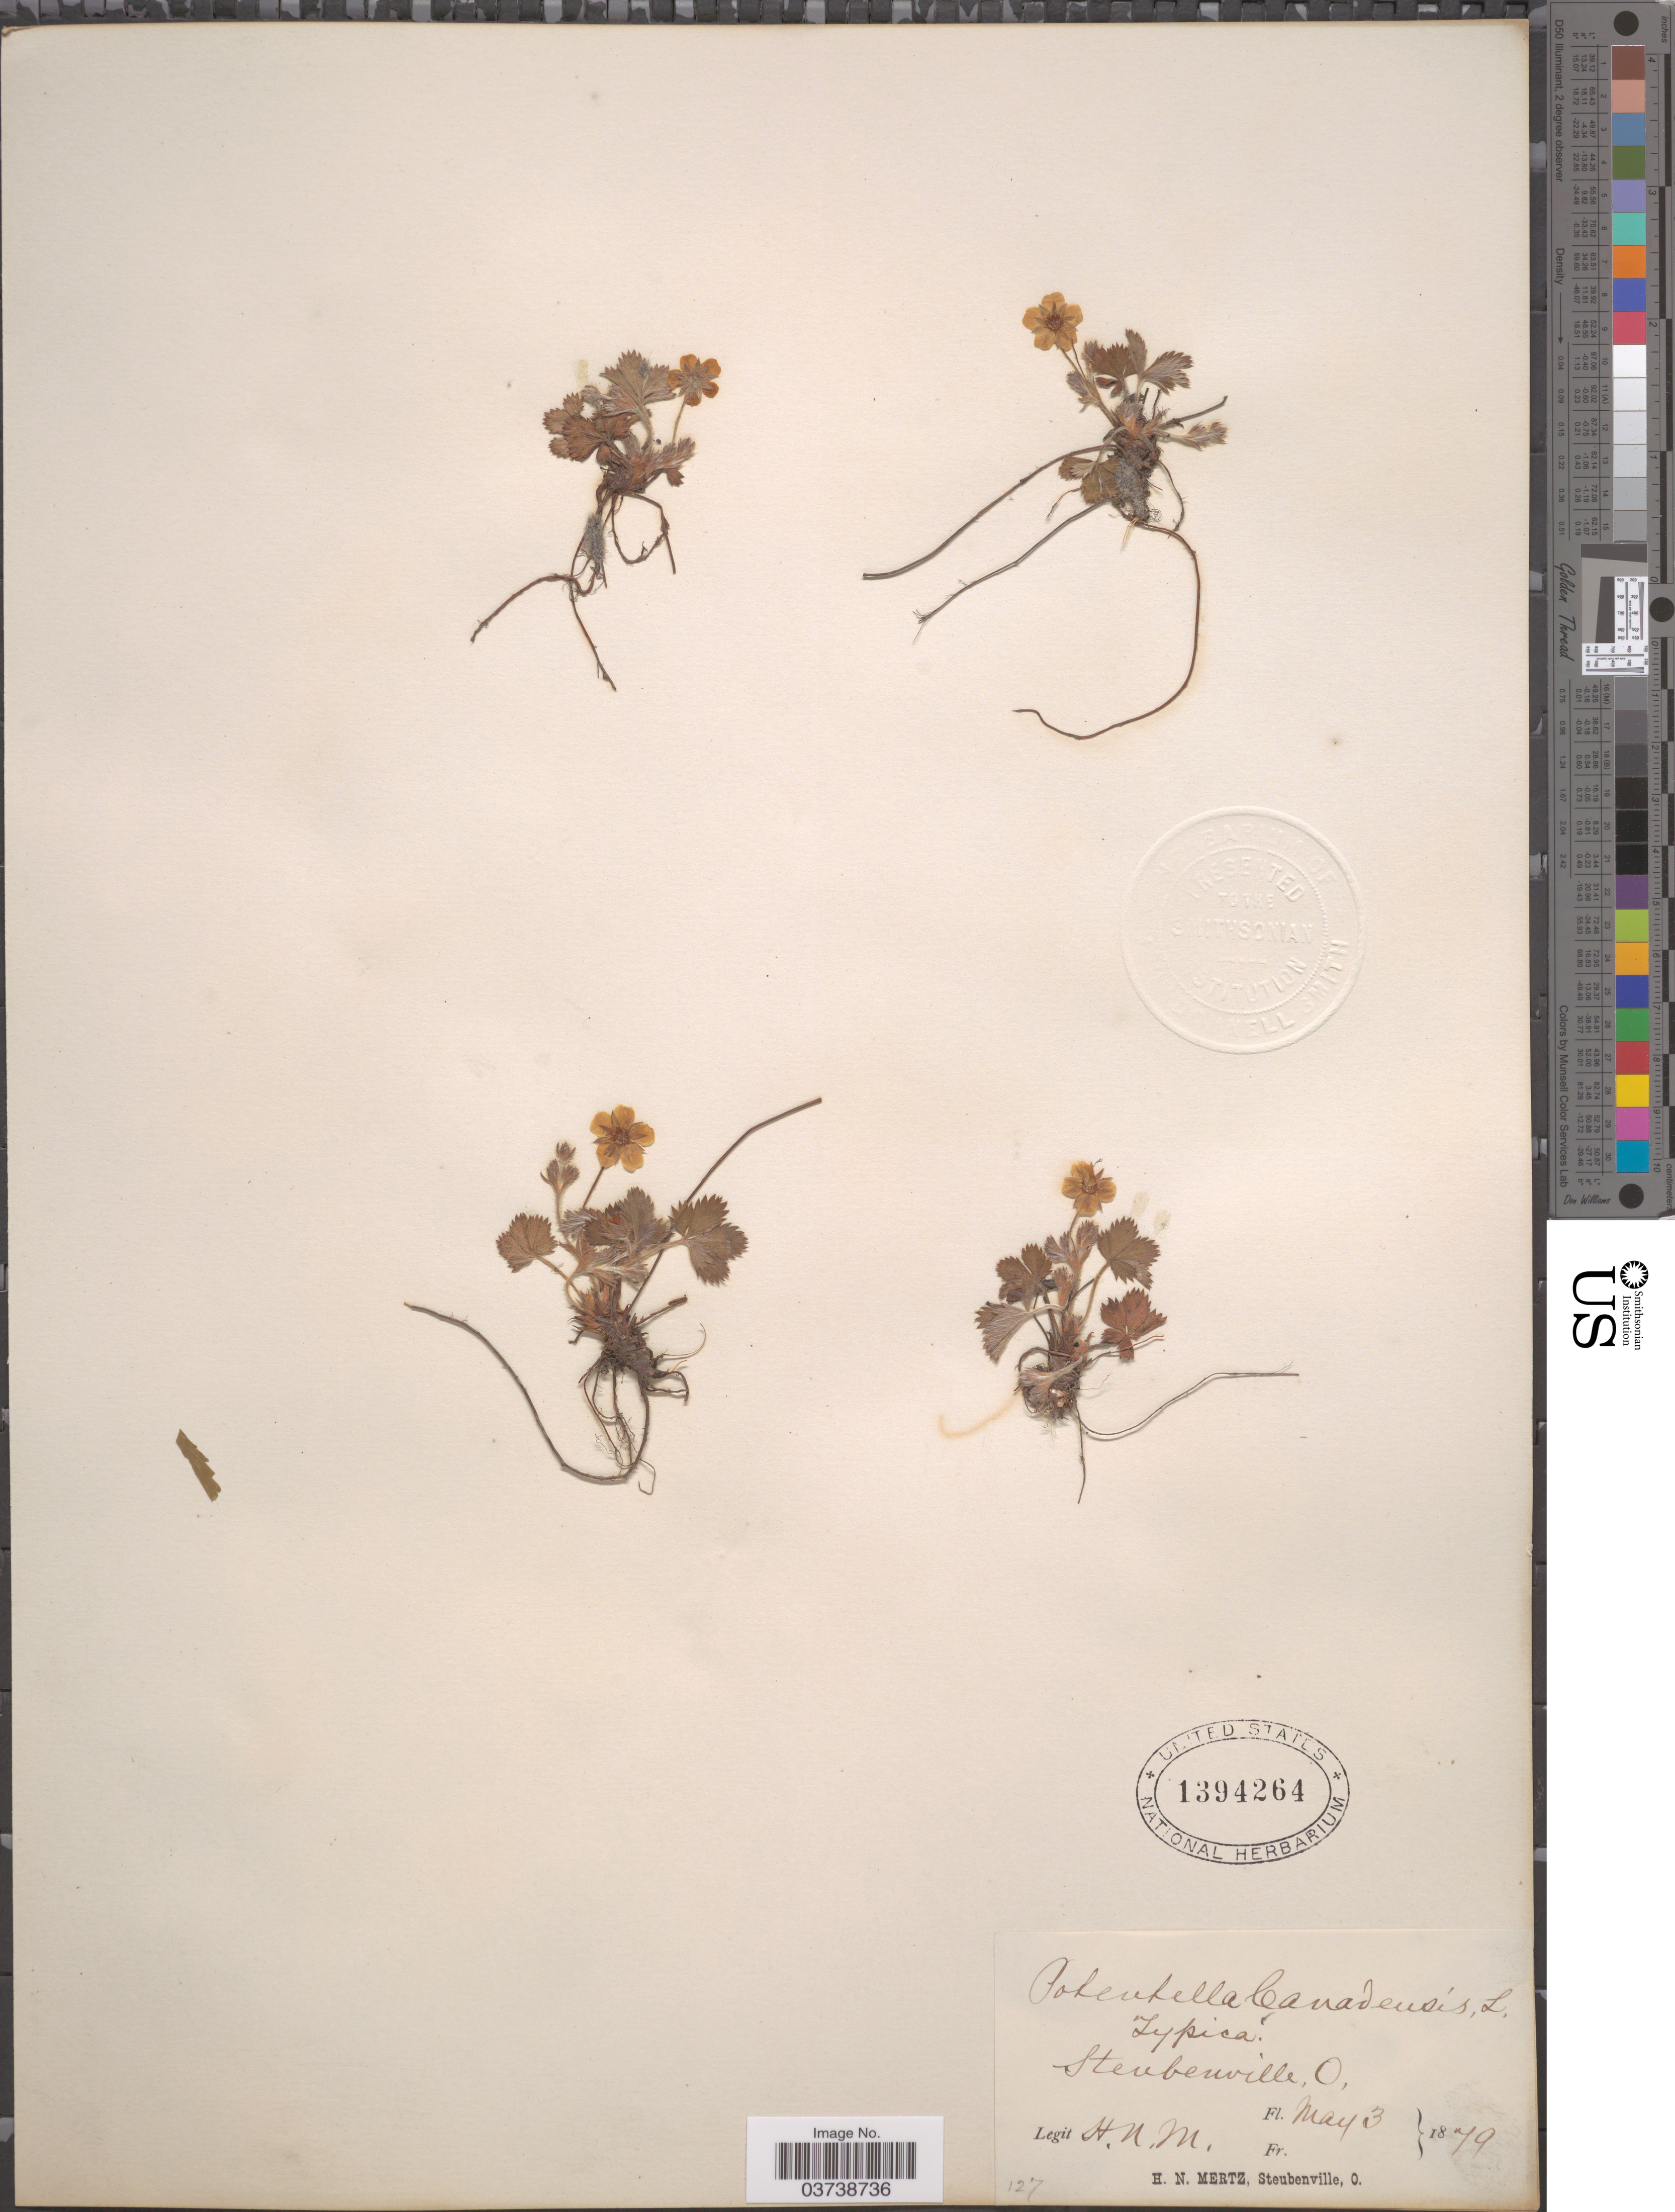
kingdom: Plantae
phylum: Tracheophyta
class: Magnoliopsida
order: Rosales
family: Rosaceae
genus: Potentilla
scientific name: Potentilla canadensis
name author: L.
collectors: H. Mertz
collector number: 127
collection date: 1879-05-03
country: United States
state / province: Ohio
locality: Steubenville.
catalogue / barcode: US 1394264